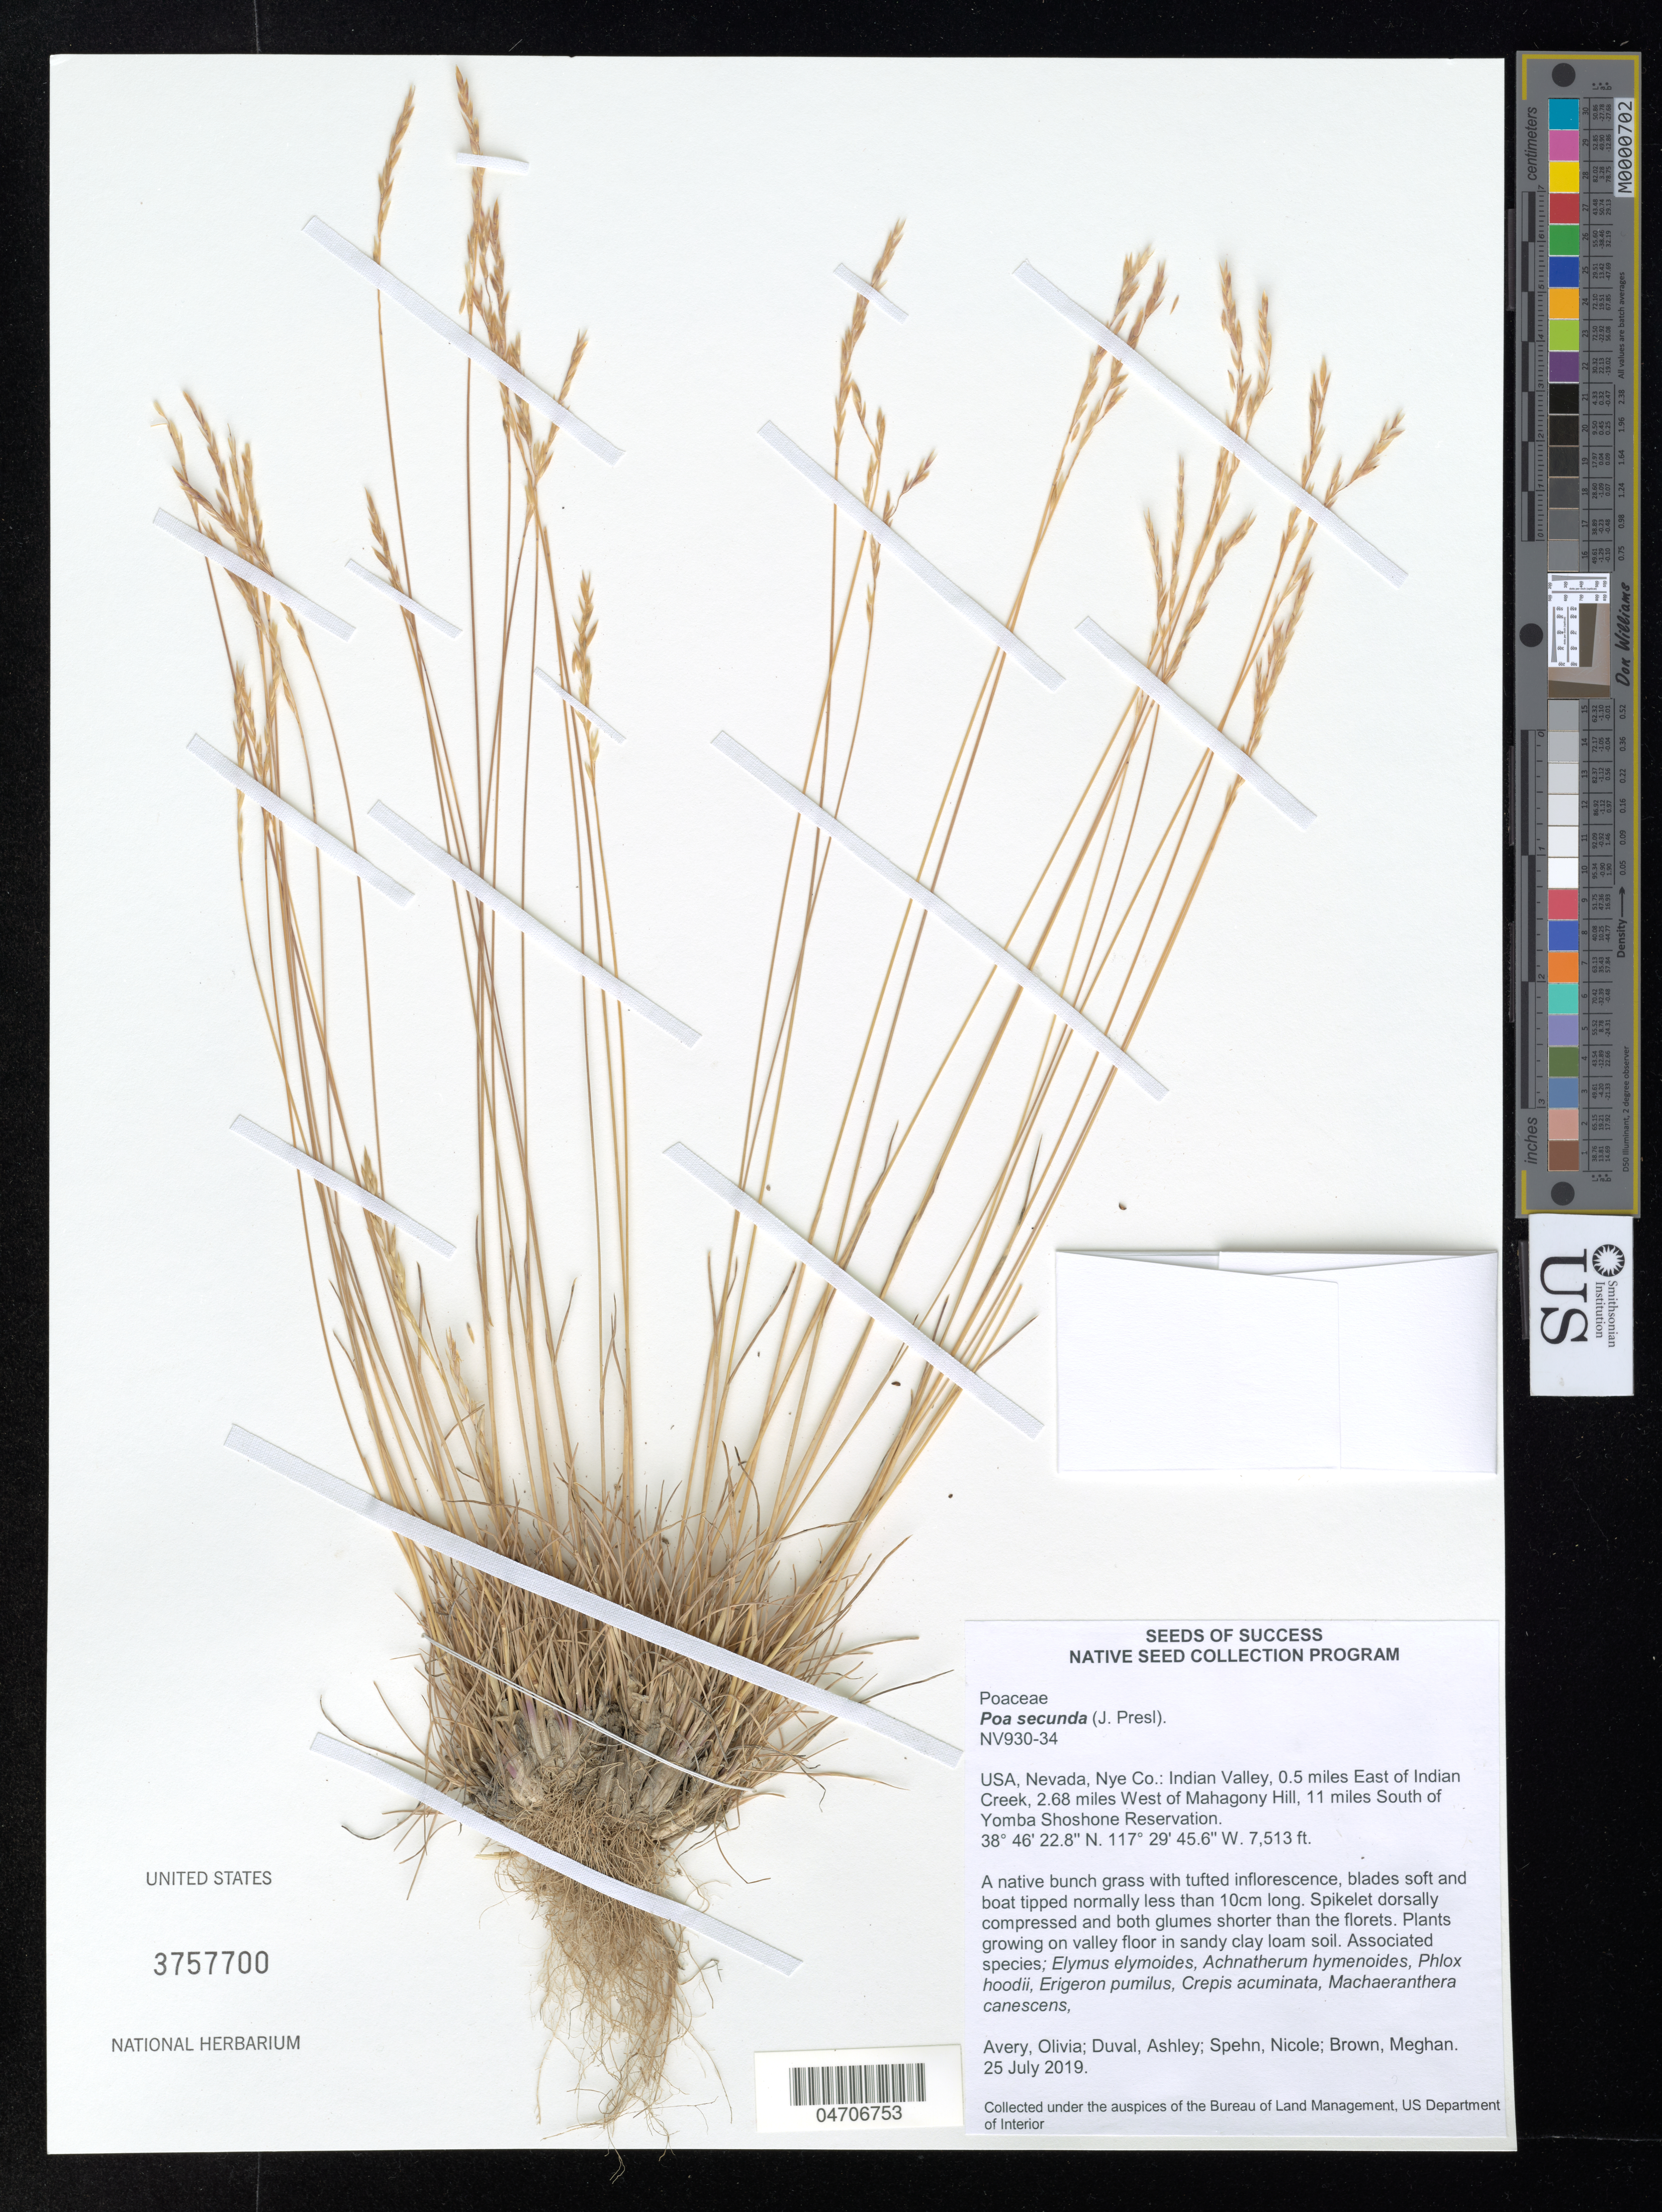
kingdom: Plantae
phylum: Tracheophyta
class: Liliopsida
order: Poales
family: Poaceae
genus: Poa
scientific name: Poa secunda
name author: J. Presl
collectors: O. Avery, A. Duval, N. Spehn & M. Brown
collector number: NV930-34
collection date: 2019-07-25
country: United States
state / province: Nevada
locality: Nye Co.: Indian Valley, 0.5 miles East of Indian Creek, 2.68 miles West of Mahagony Hill, 11 miles South of Yomba Shoshone Reservation.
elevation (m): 2290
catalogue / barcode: US 3757700